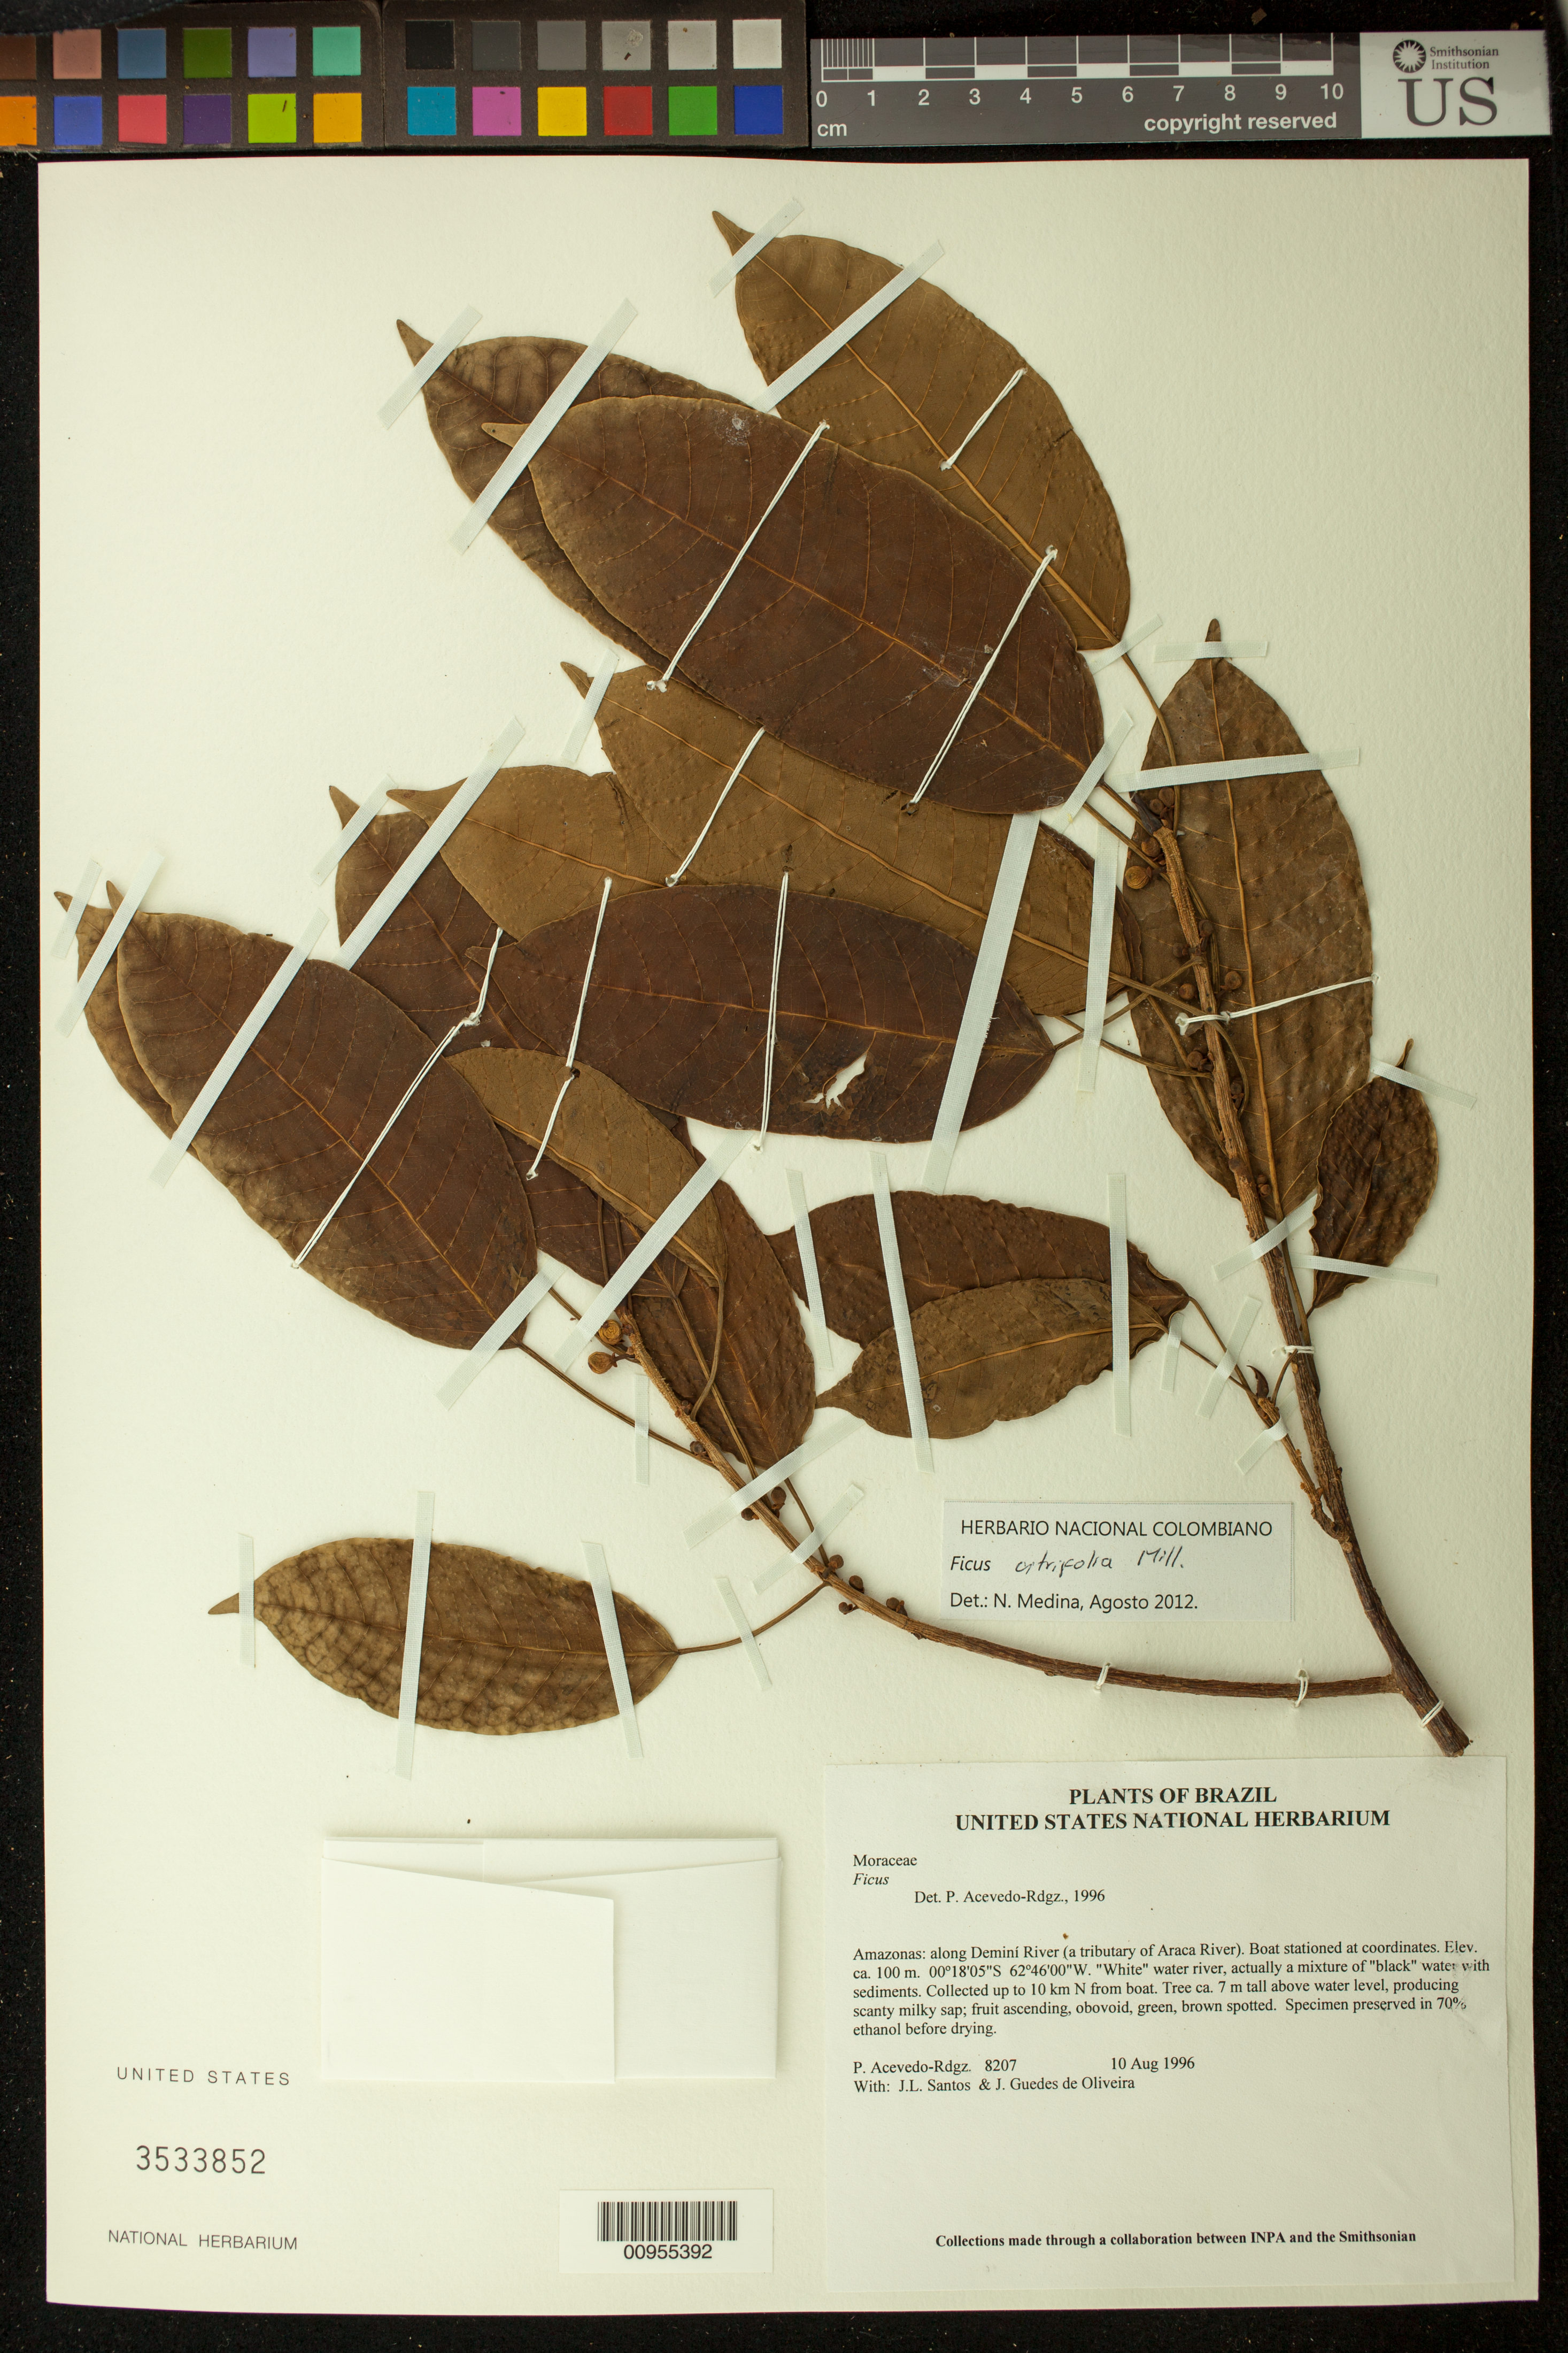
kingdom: Plantae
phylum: Tracheophyta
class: Magnoliopsida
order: Rosales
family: Moraceae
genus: Ficus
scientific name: Ficus citrifolia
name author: Mill.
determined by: Medina, N.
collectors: P. Acevedo-Rodr., J. L. Santos & J. Guedes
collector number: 8207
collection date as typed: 10 Aug 1996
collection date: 1996-08-10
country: Brazil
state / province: Amazonas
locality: Amazonas: along Deminí River (a tributary of Araca River). Boat stationed at coordinates.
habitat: "White" water river, actually a mixture of "black" water with sediments. Collected up to 10 km N from boat.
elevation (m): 100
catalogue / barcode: US 3533852